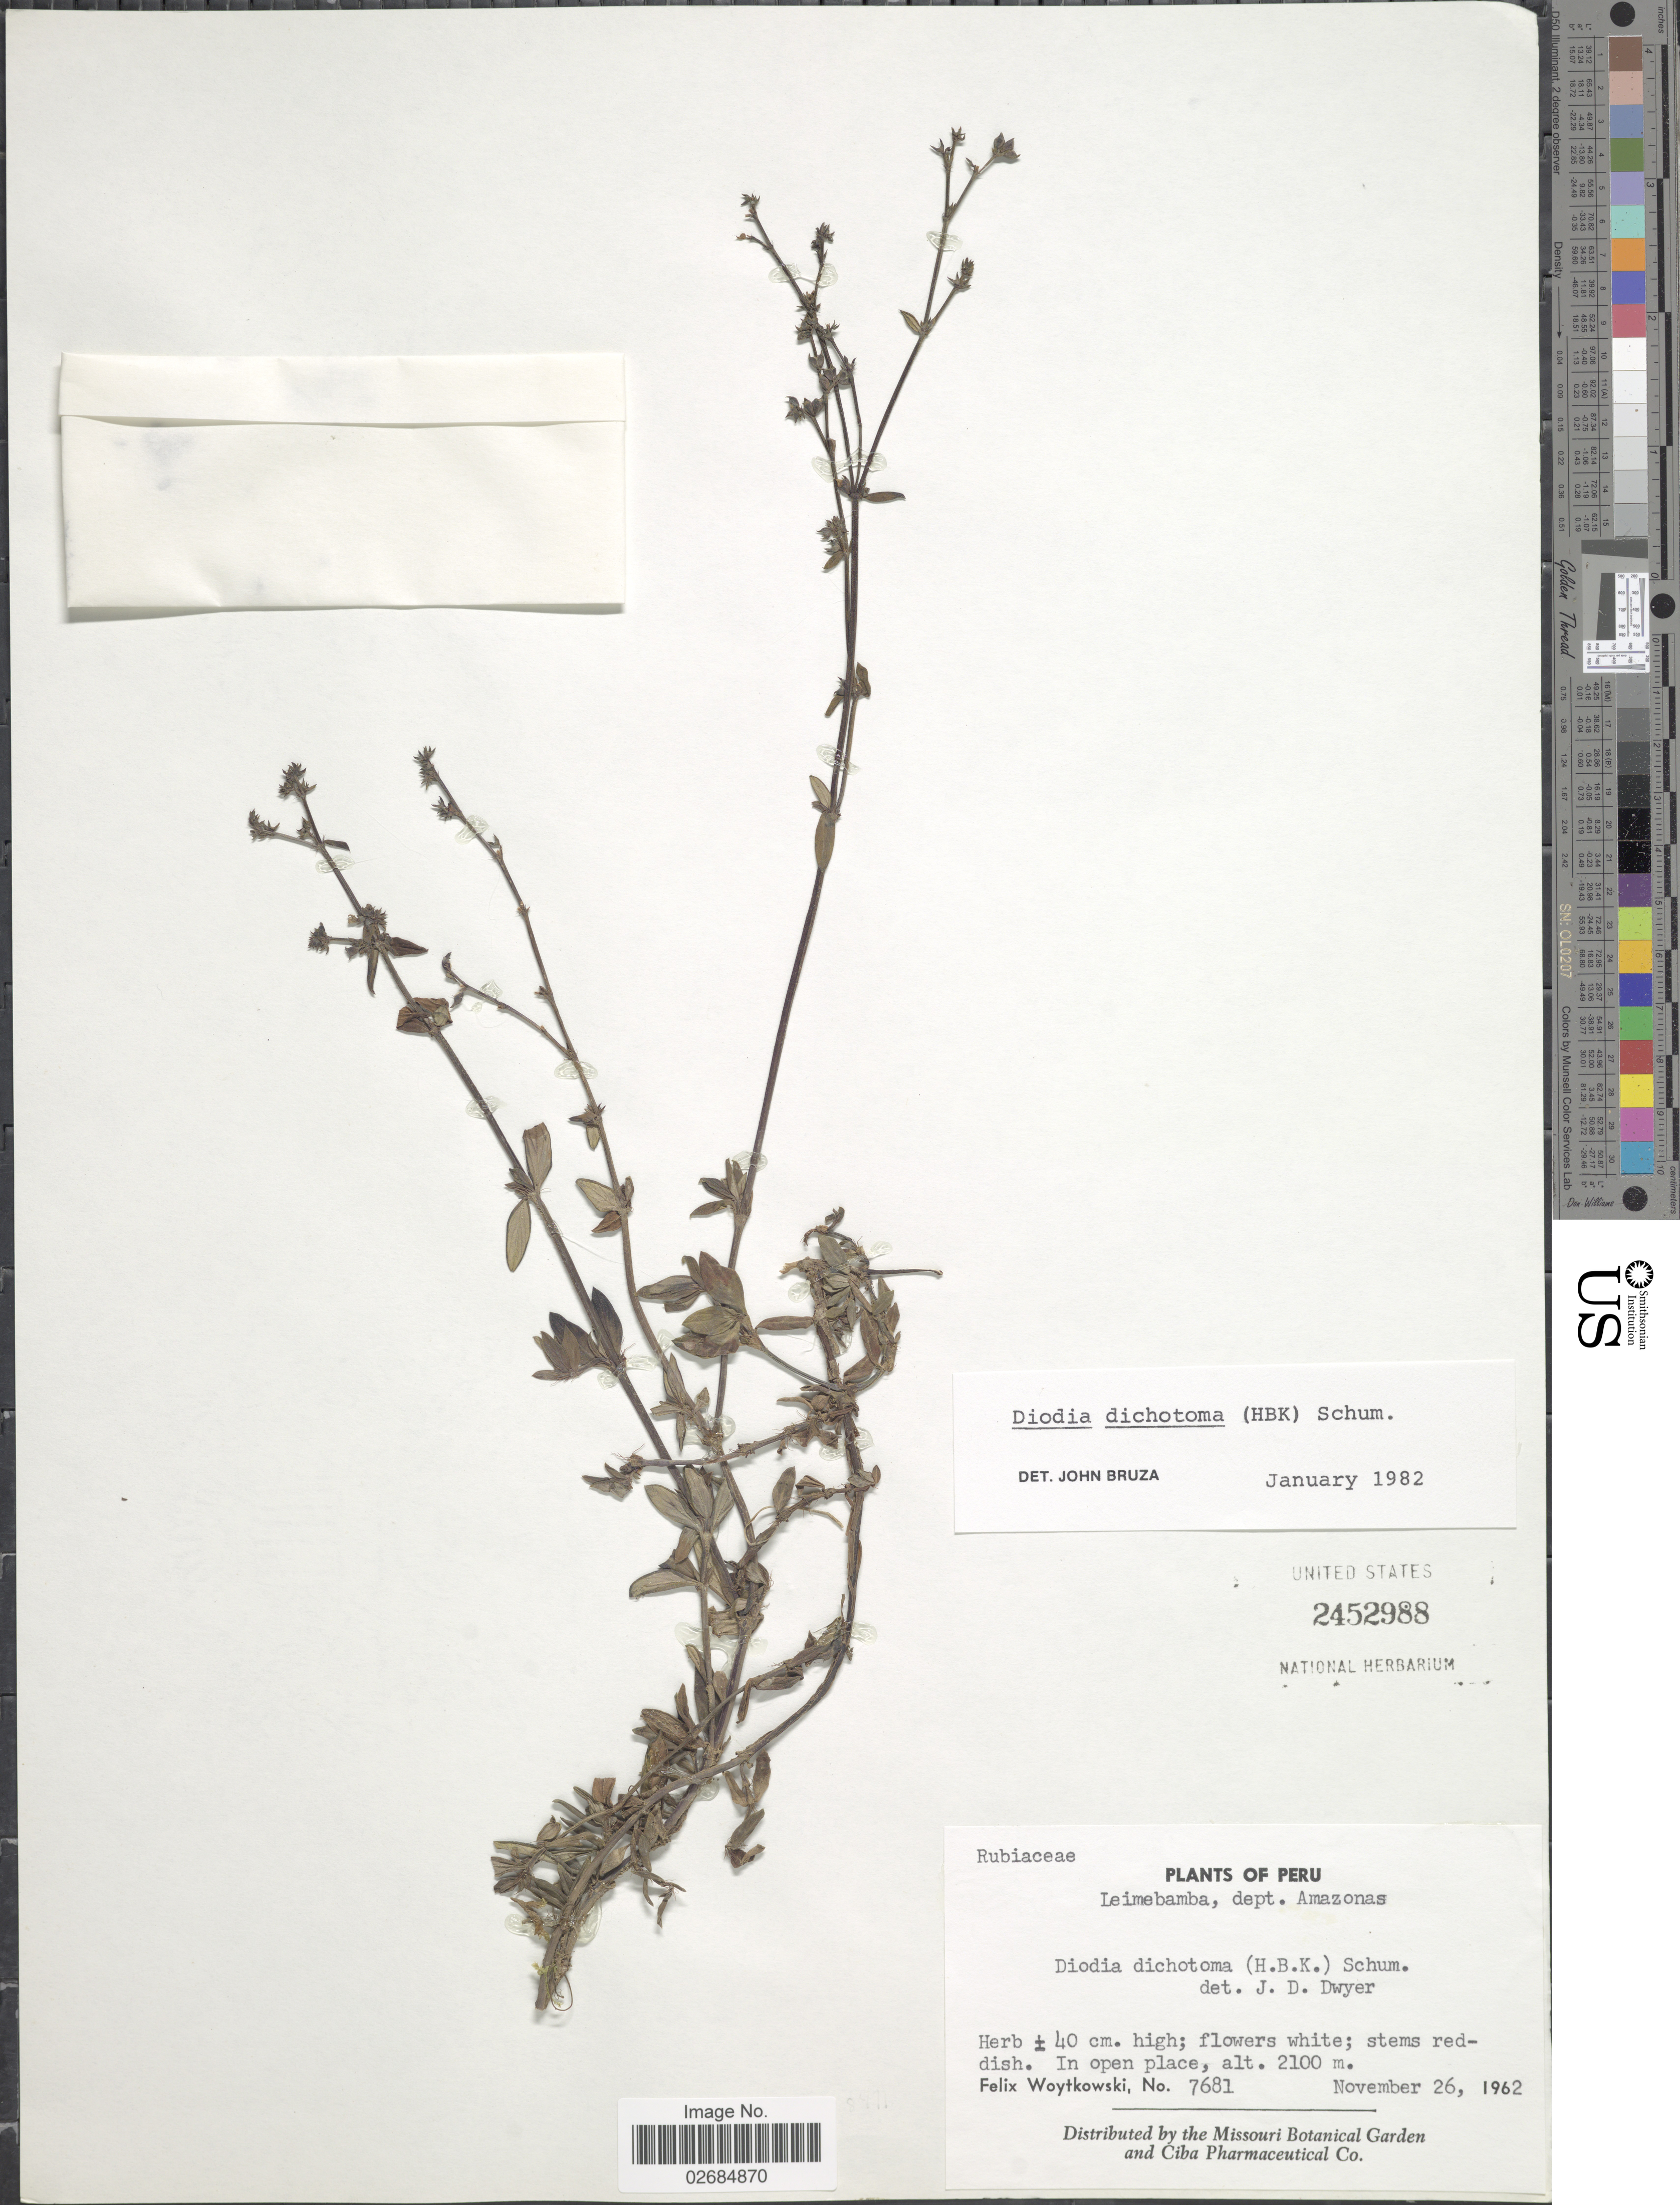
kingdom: Plantae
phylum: Tracheophyta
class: Magnoliopsida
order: Gentianales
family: Rubiaceae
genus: Diodia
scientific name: Diodia dichotoma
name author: (Willd. ex Roem. & Schult.) K. Schum.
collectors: F. Woytkowski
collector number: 7681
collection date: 1962-11-26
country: Peru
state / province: Amazonas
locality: Leimebamba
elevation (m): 2100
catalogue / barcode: US 2452988